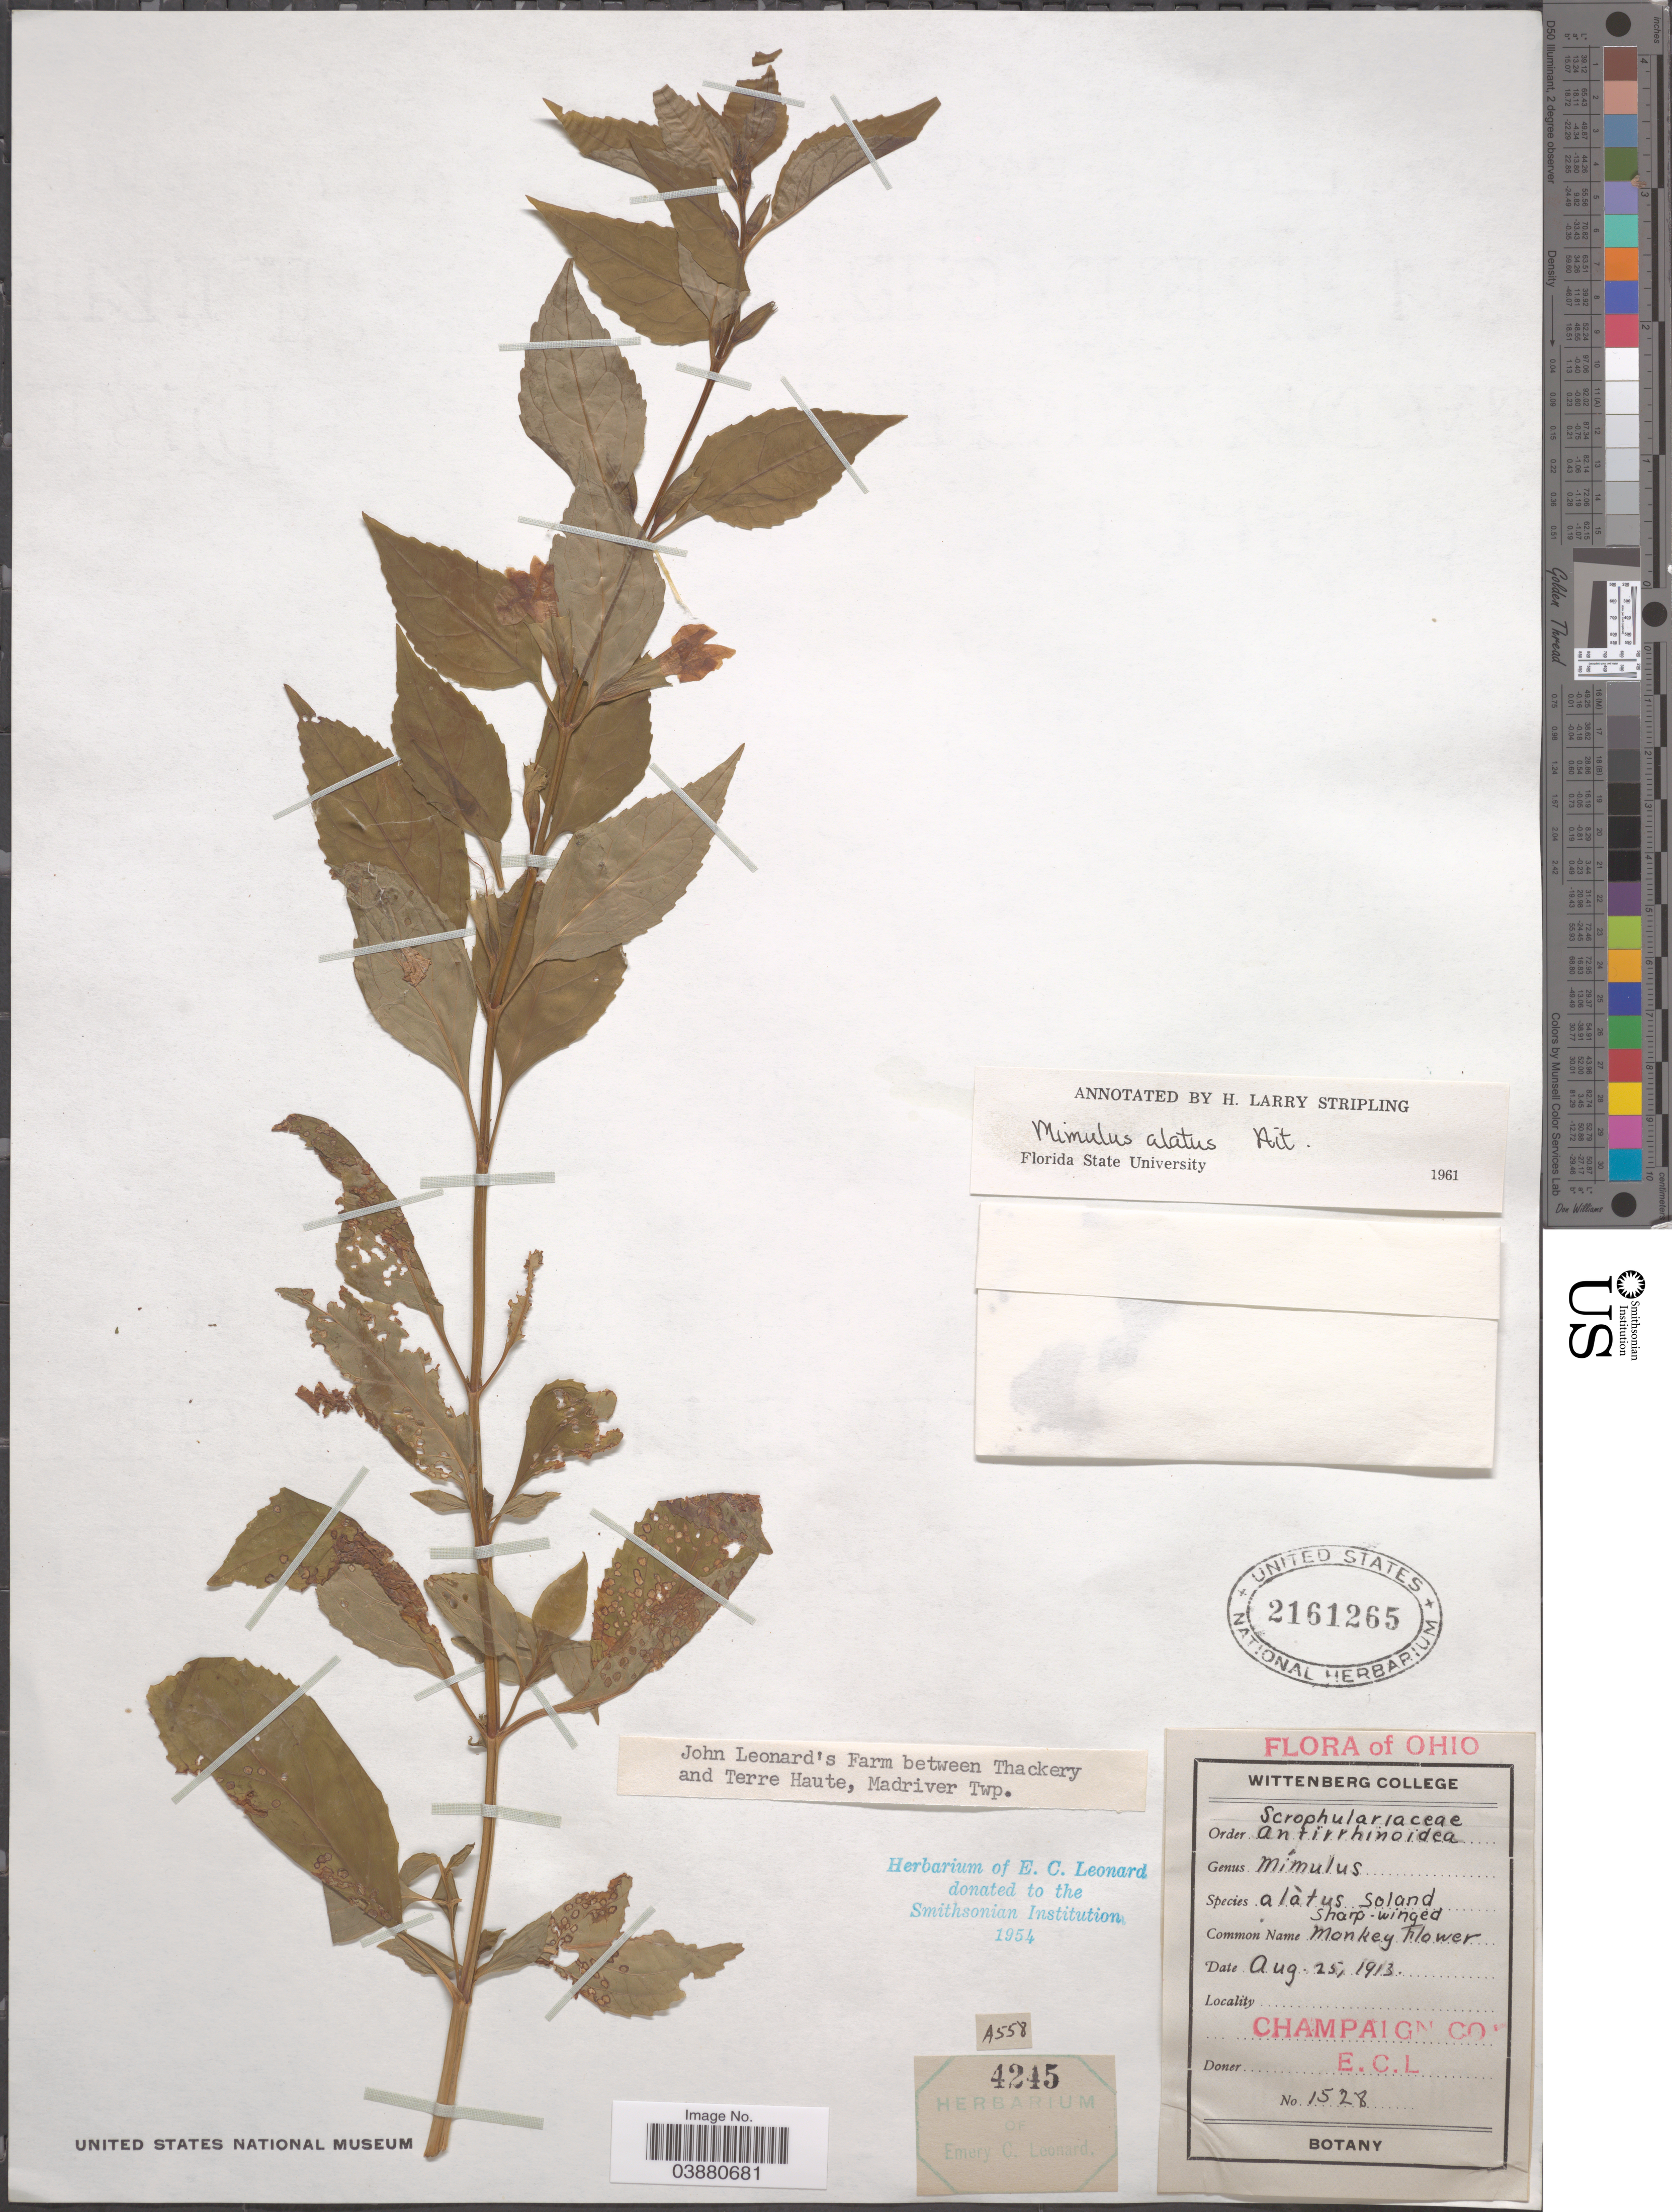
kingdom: Plantae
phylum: Tracheophyta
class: Magnoliopsida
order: Lamiales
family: Phrymaceae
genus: Mimulus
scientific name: Mimulus alatus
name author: Aiton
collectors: E. C. Leonard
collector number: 1528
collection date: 1913-08-25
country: United States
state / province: Ohio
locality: Champaign Co. John Leonard's Farm between Thackery and Terre Haute, Madriver Twp.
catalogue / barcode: US 2161265